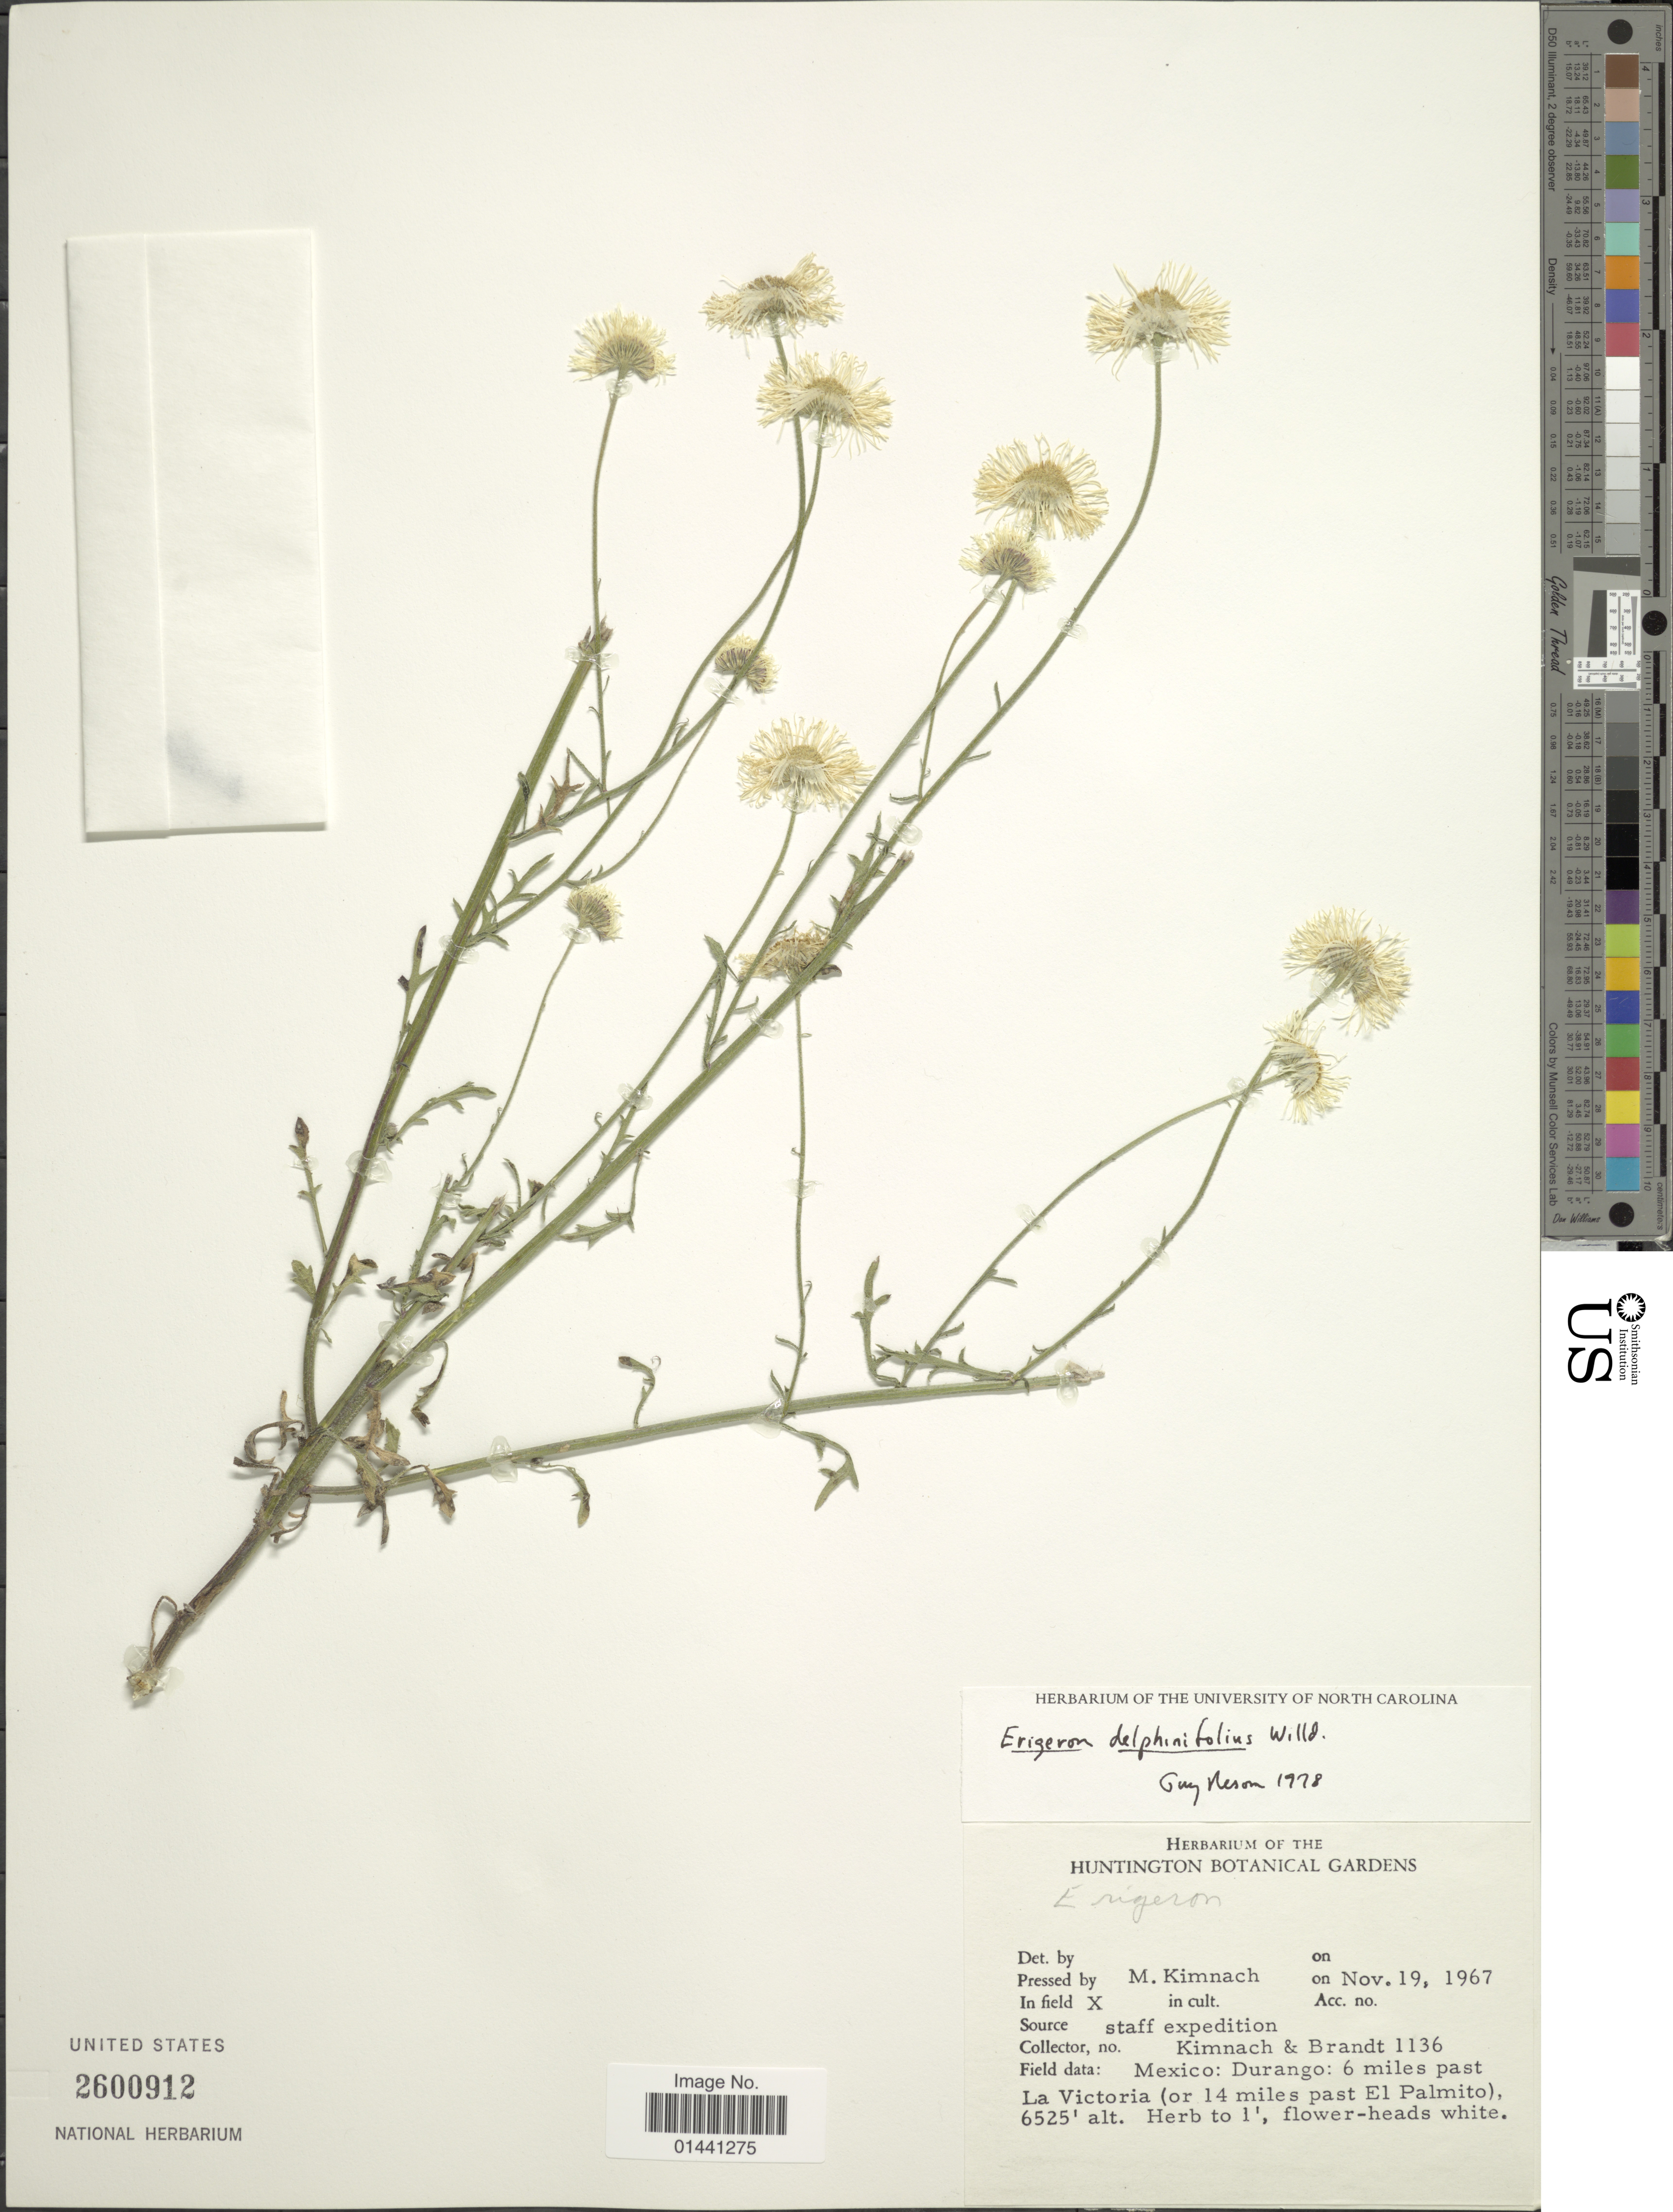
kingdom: Plantae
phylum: Tracheophyta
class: Magnoliopsida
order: Asterales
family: Asteraceae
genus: Erigeron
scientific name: Erigeron delphinifolius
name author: Willd.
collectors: M. W. Kimnach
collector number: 1136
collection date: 1967-11-19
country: Mexico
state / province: Durango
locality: In field X, 6 miles past La Victoria (14 miles past El Palmito)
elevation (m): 1989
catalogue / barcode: US 2600912